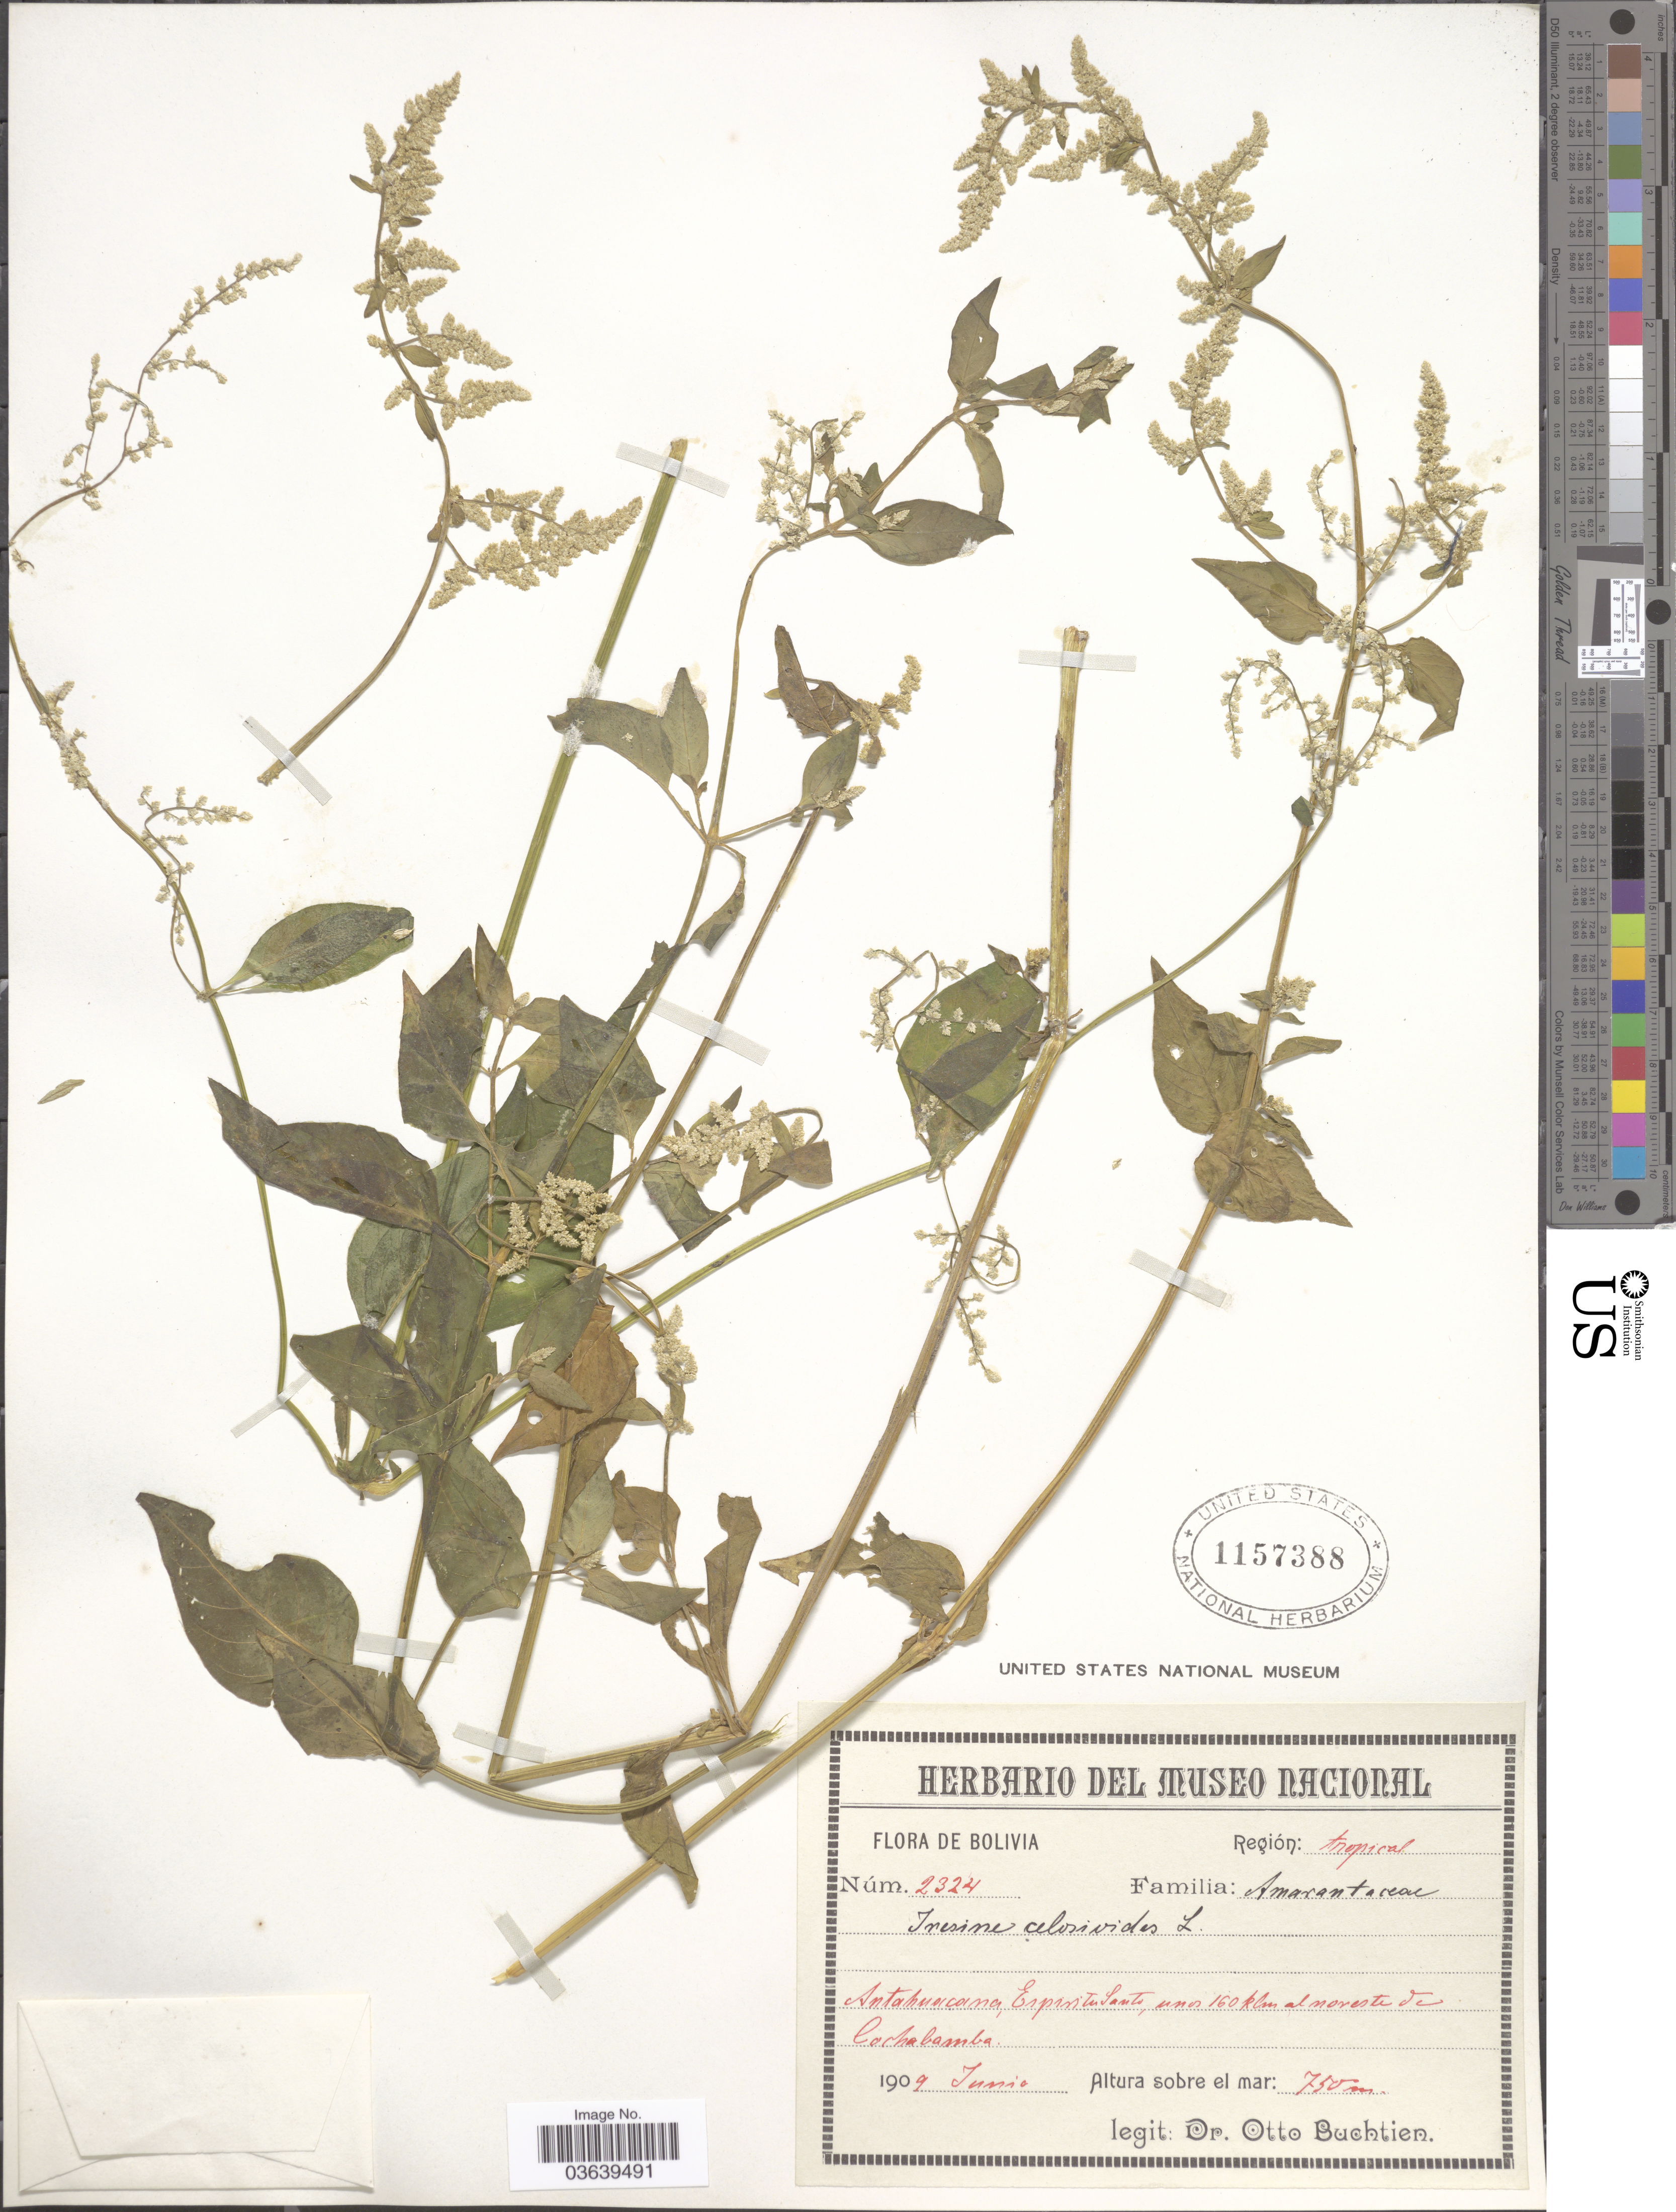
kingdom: Plantae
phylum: Tracheophyta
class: Magnoliopsida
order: Caryophyllales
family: Amaranthaceae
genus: Iresine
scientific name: Iresine celosia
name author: L.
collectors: O. Buchtien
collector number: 2324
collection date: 1909-06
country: Bolivia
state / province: Cochabamba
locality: Región: tropical. Antahuacana, Espiritu Santo, unos 160 klm al noreste de Cochabamba.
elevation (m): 750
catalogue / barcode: US 1157388